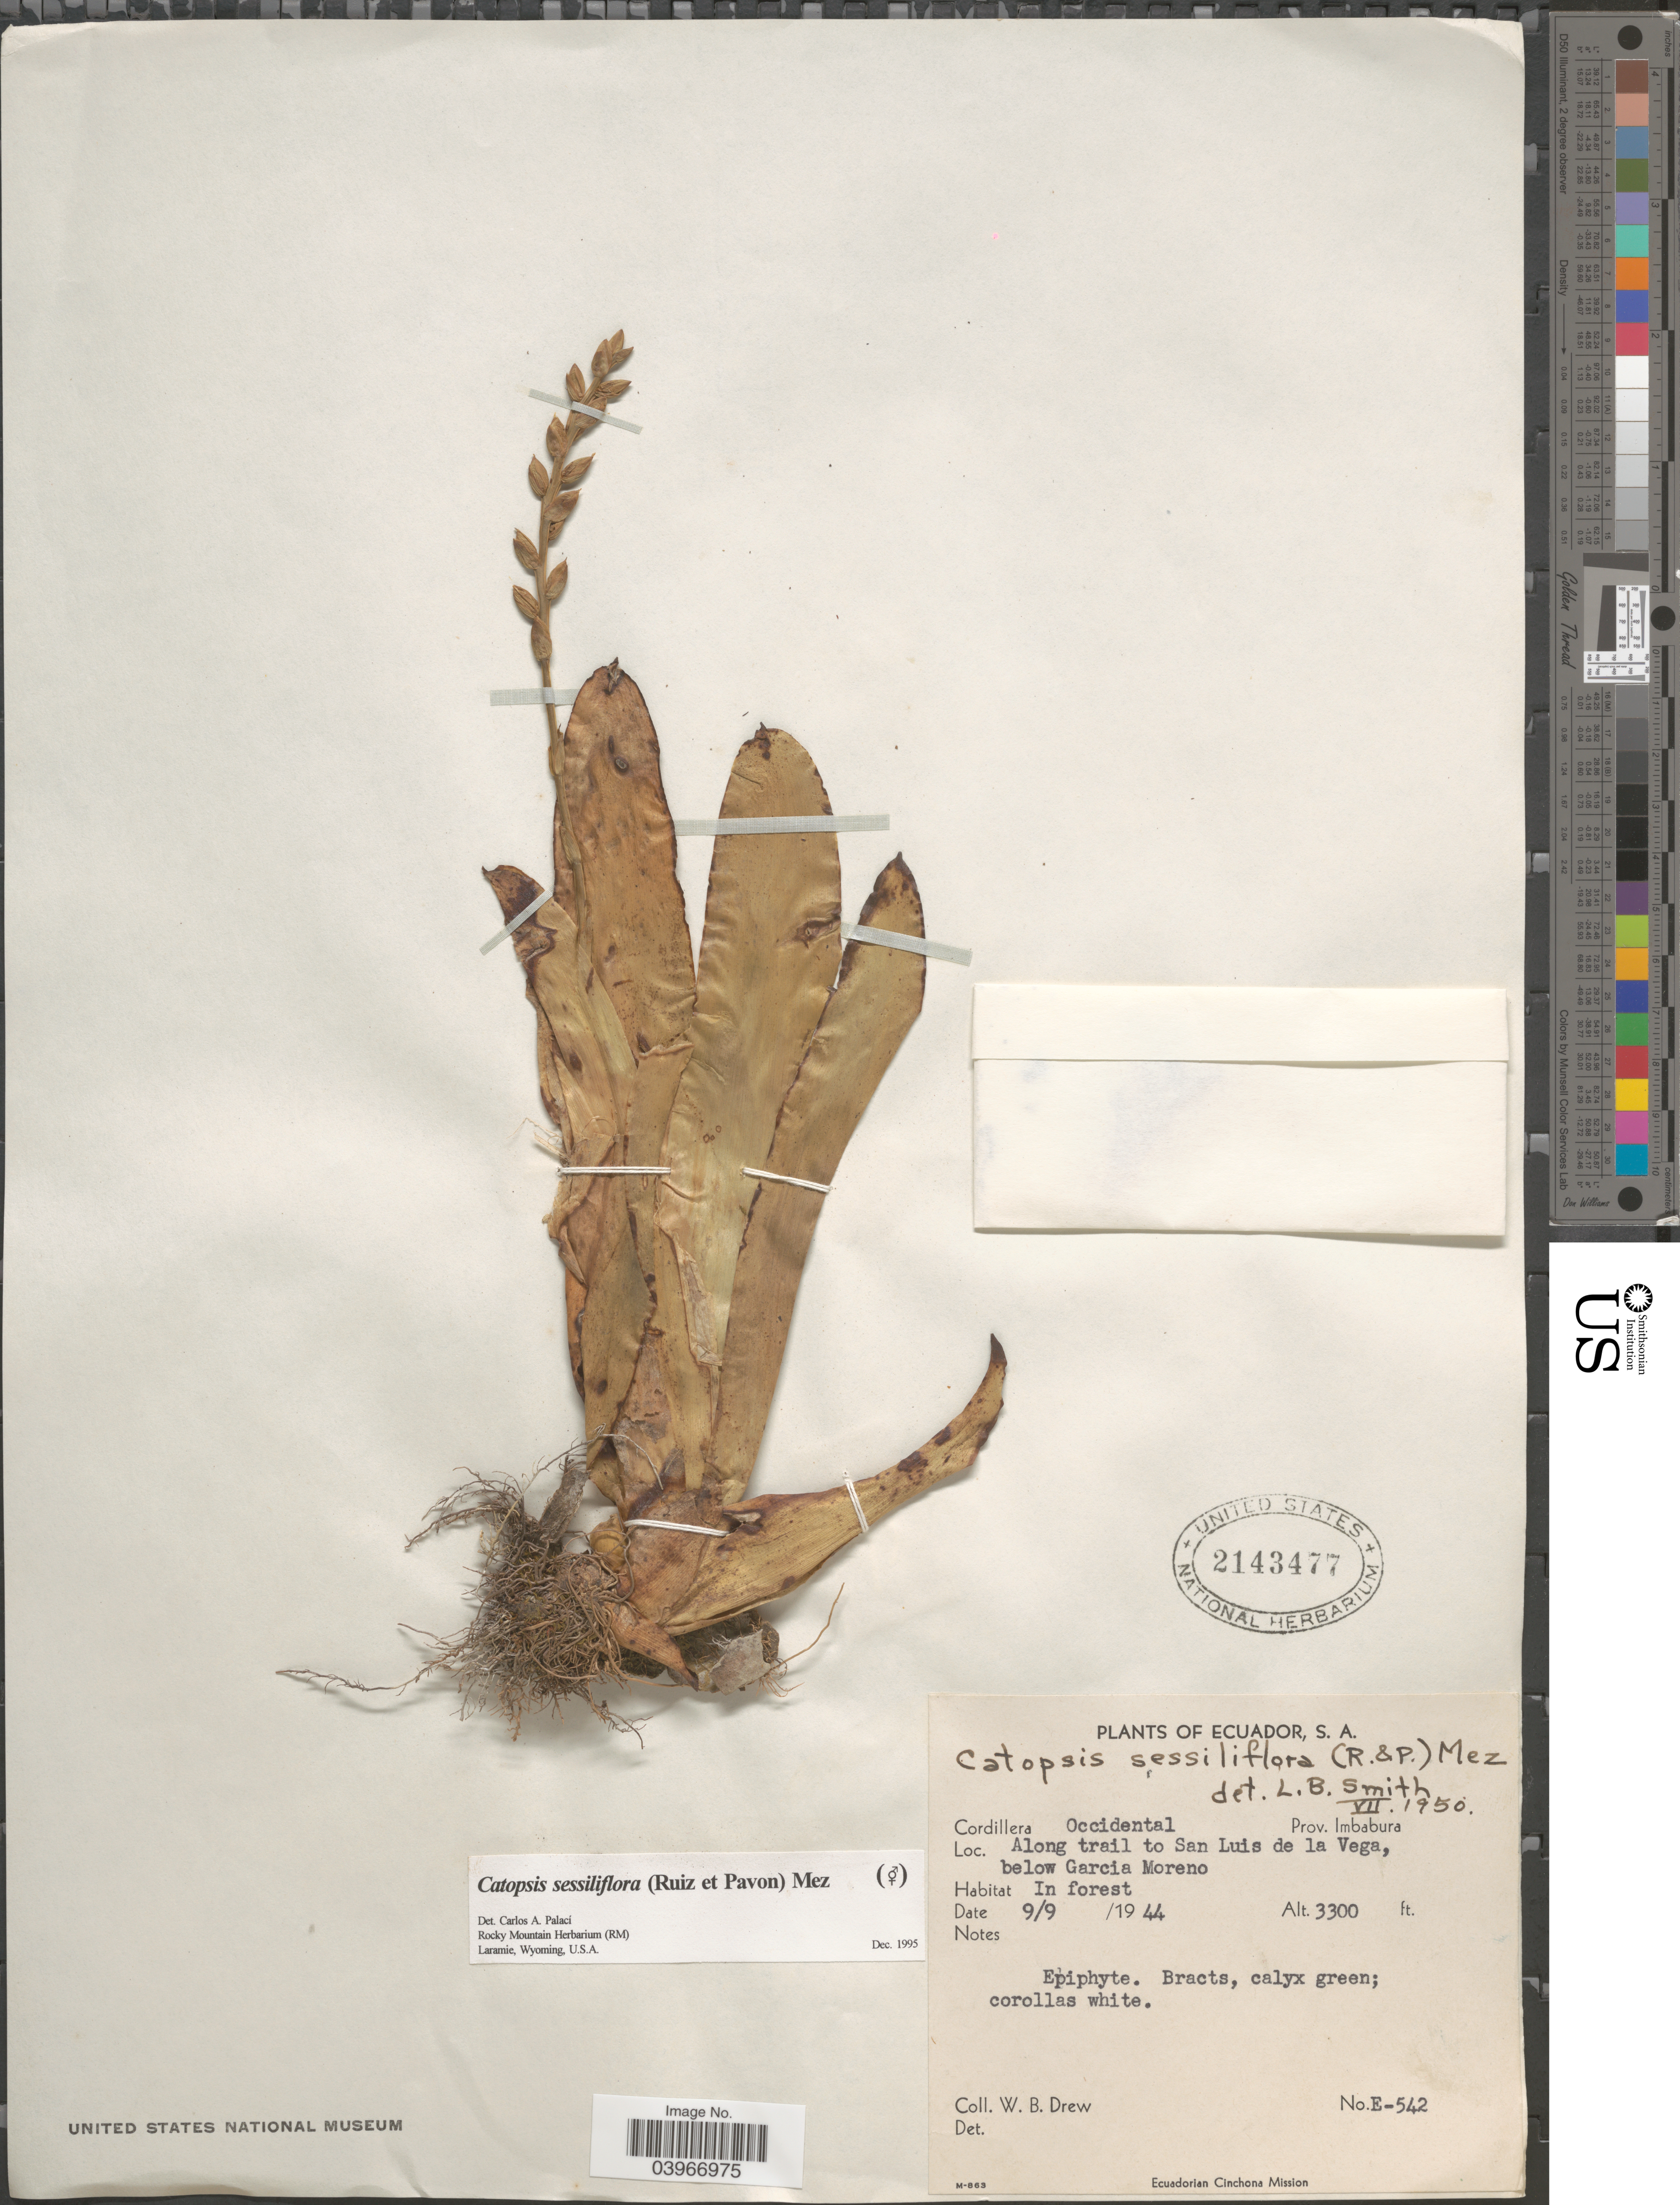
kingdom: Plantae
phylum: Tracheophyta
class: Liliopsida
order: Poales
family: Bromeliaceae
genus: Catopsis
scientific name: Catopsis sessiliflora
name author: (Ruiz & Pav.) Mez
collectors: W. B. Drew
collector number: E-542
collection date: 1944-09-09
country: Ecuador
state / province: Imbabura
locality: Cordillera Occidental. Along trail to San Luis de la Vega, below Garcia Moreno.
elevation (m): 1006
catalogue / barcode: US 2143477